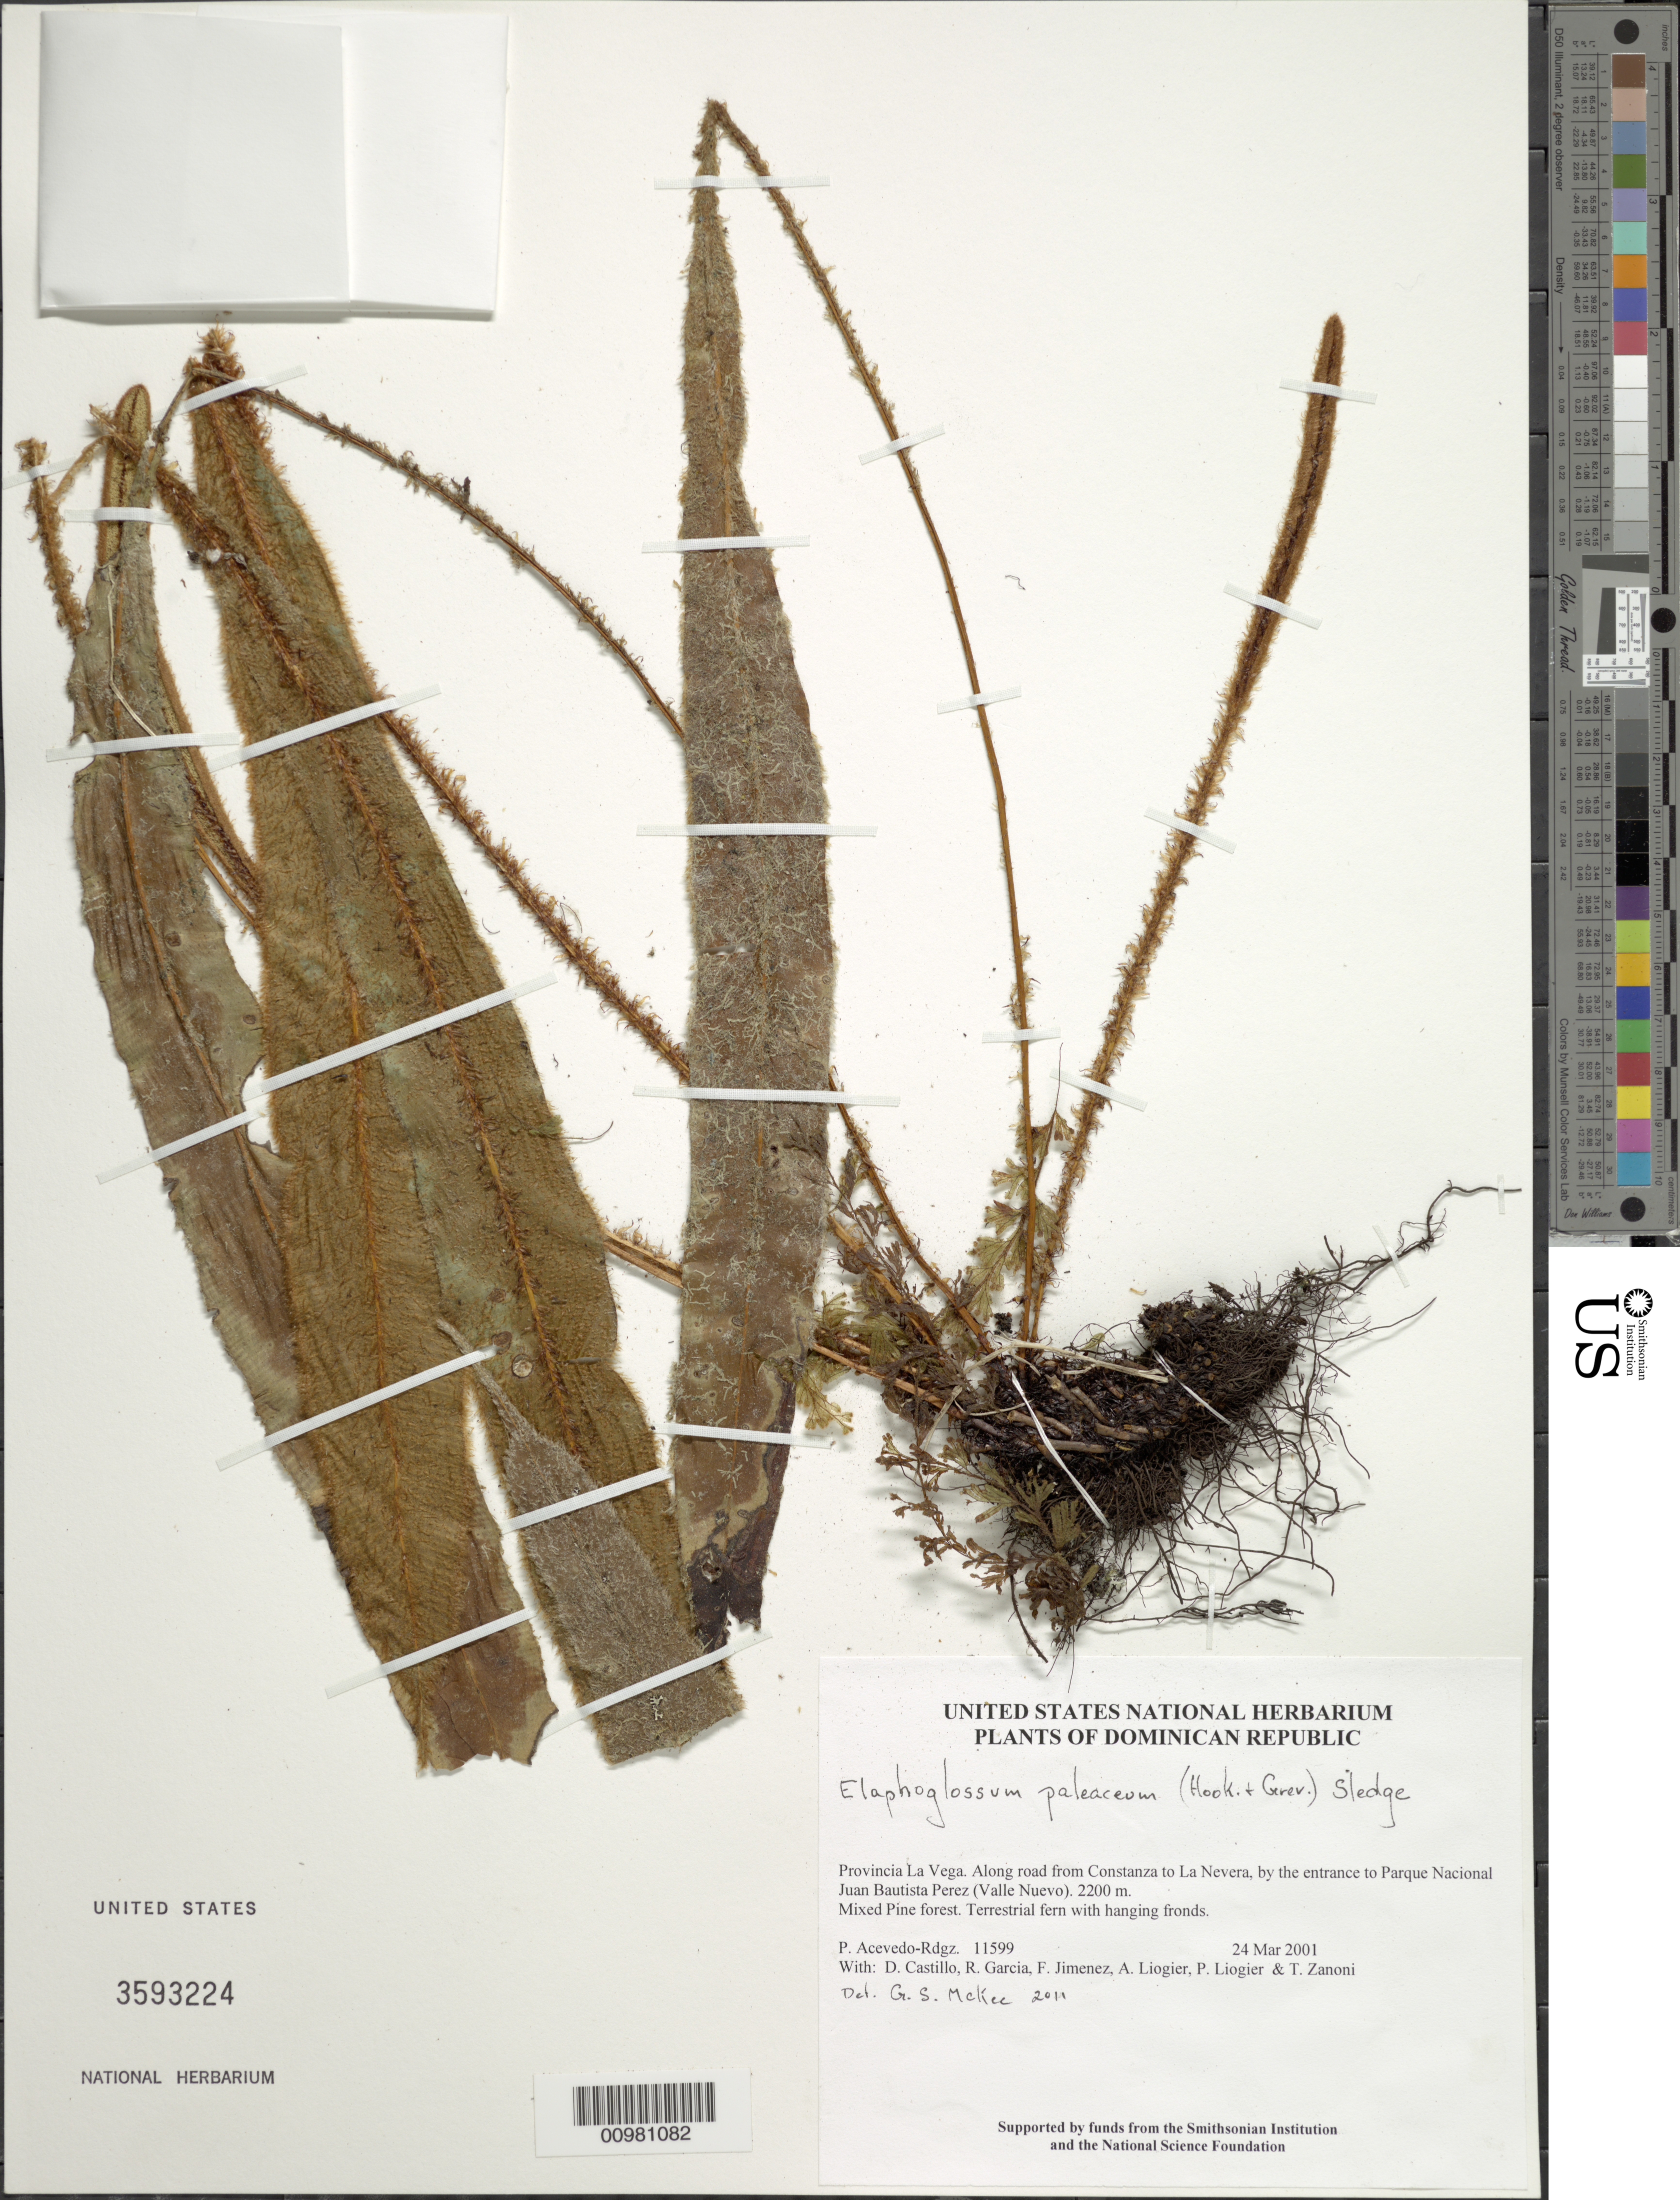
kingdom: Plantae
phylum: Tracheophyta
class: Polypodiopsida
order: Polypodiales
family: Dryopteridaceae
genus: Elaphoglossum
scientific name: Elaphoglossum paleaceum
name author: (Hook. & Grev.) Sledge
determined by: McKee, G. S., (US), NMNH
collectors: P. Acevedo-Rodr., D. Castillo, R. G. García, F. Jimenez, A. H. Liogier, M. P. Liogier & T. A. Zanoni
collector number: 11599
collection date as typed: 24 Mar 2001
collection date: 2001-03-24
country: Dominican Republic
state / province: La Vega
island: Hispaniola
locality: Provincia La Vega. Along road from Constanza to La Nevera, by the entrance to Parque Nacional Juan Bautista Perez (Valle Nuevo).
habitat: Mixed Pine forest.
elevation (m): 2200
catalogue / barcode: US 3593224